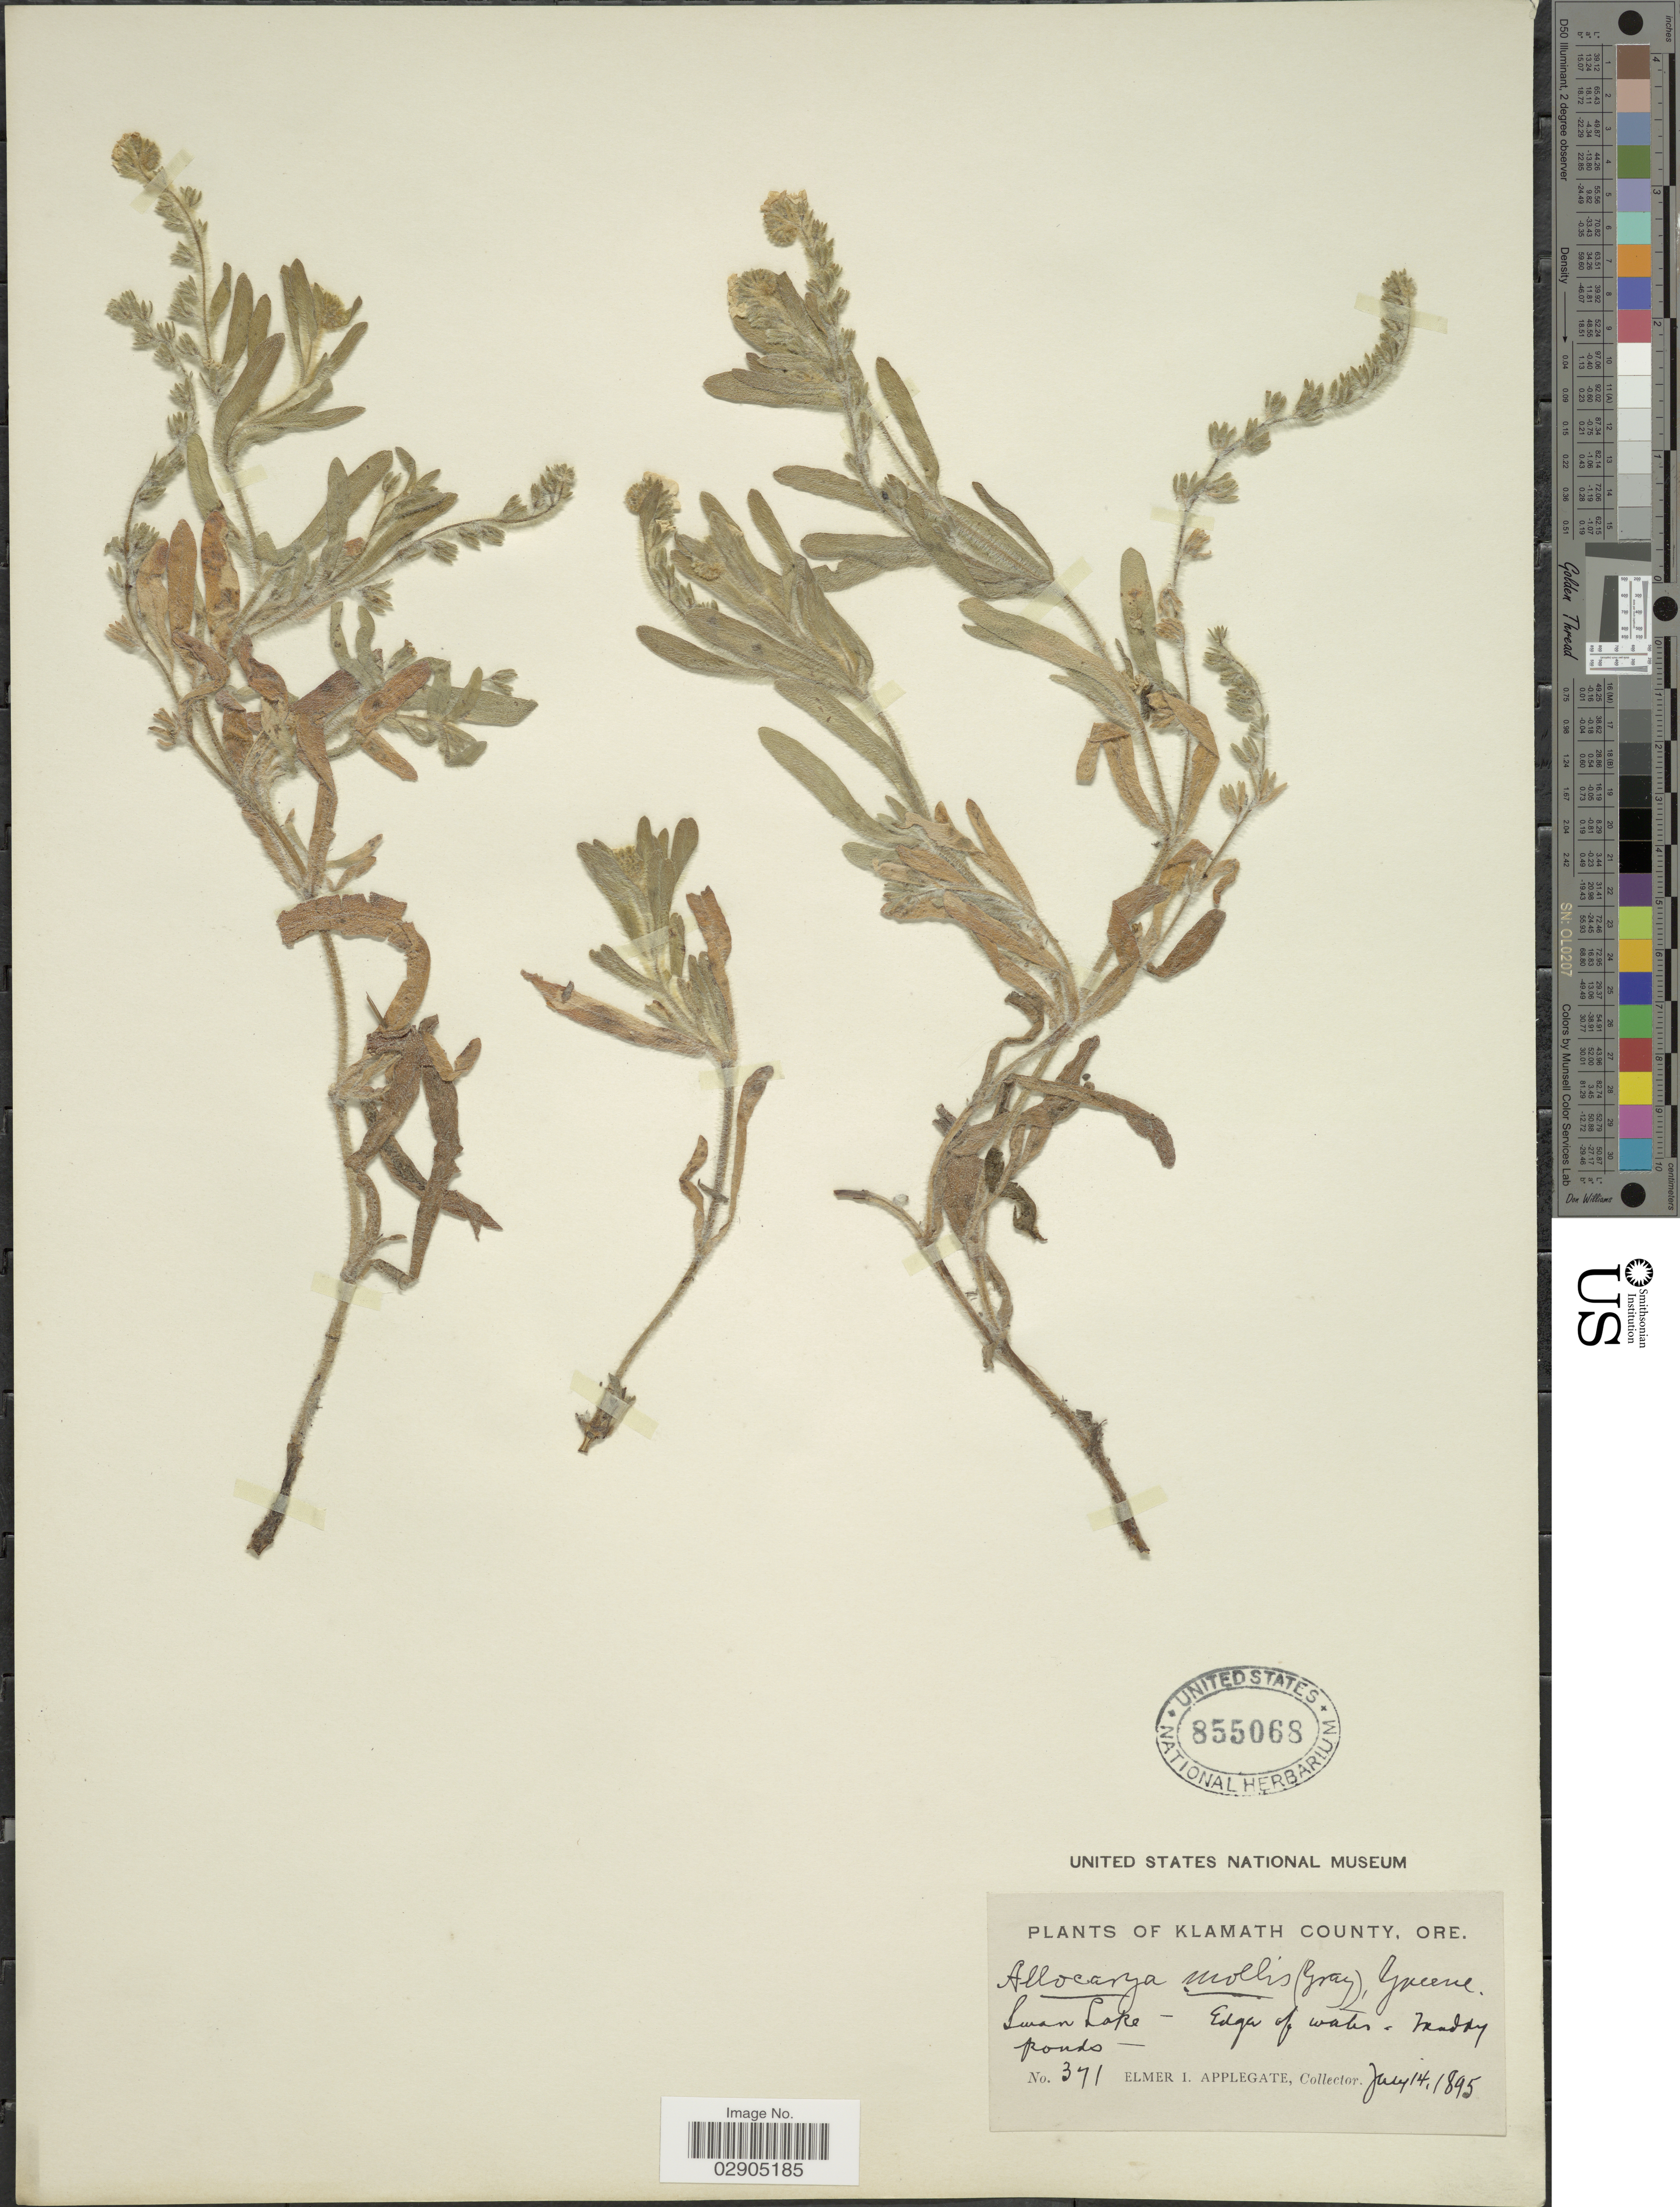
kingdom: Plantae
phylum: Tracheophyta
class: Magnoliopsida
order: Boraginales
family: Boraginaceae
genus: Allocarya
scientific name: Allocarya chorisiana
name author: (Cham. & Schltdl.) Greene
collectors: E. I. Applegate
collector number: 371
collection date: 1895-07-14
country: United States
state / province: Oregon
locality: Klamath County. Swan Lake, Edge of water, muddy ponds.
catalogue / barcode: US 855068